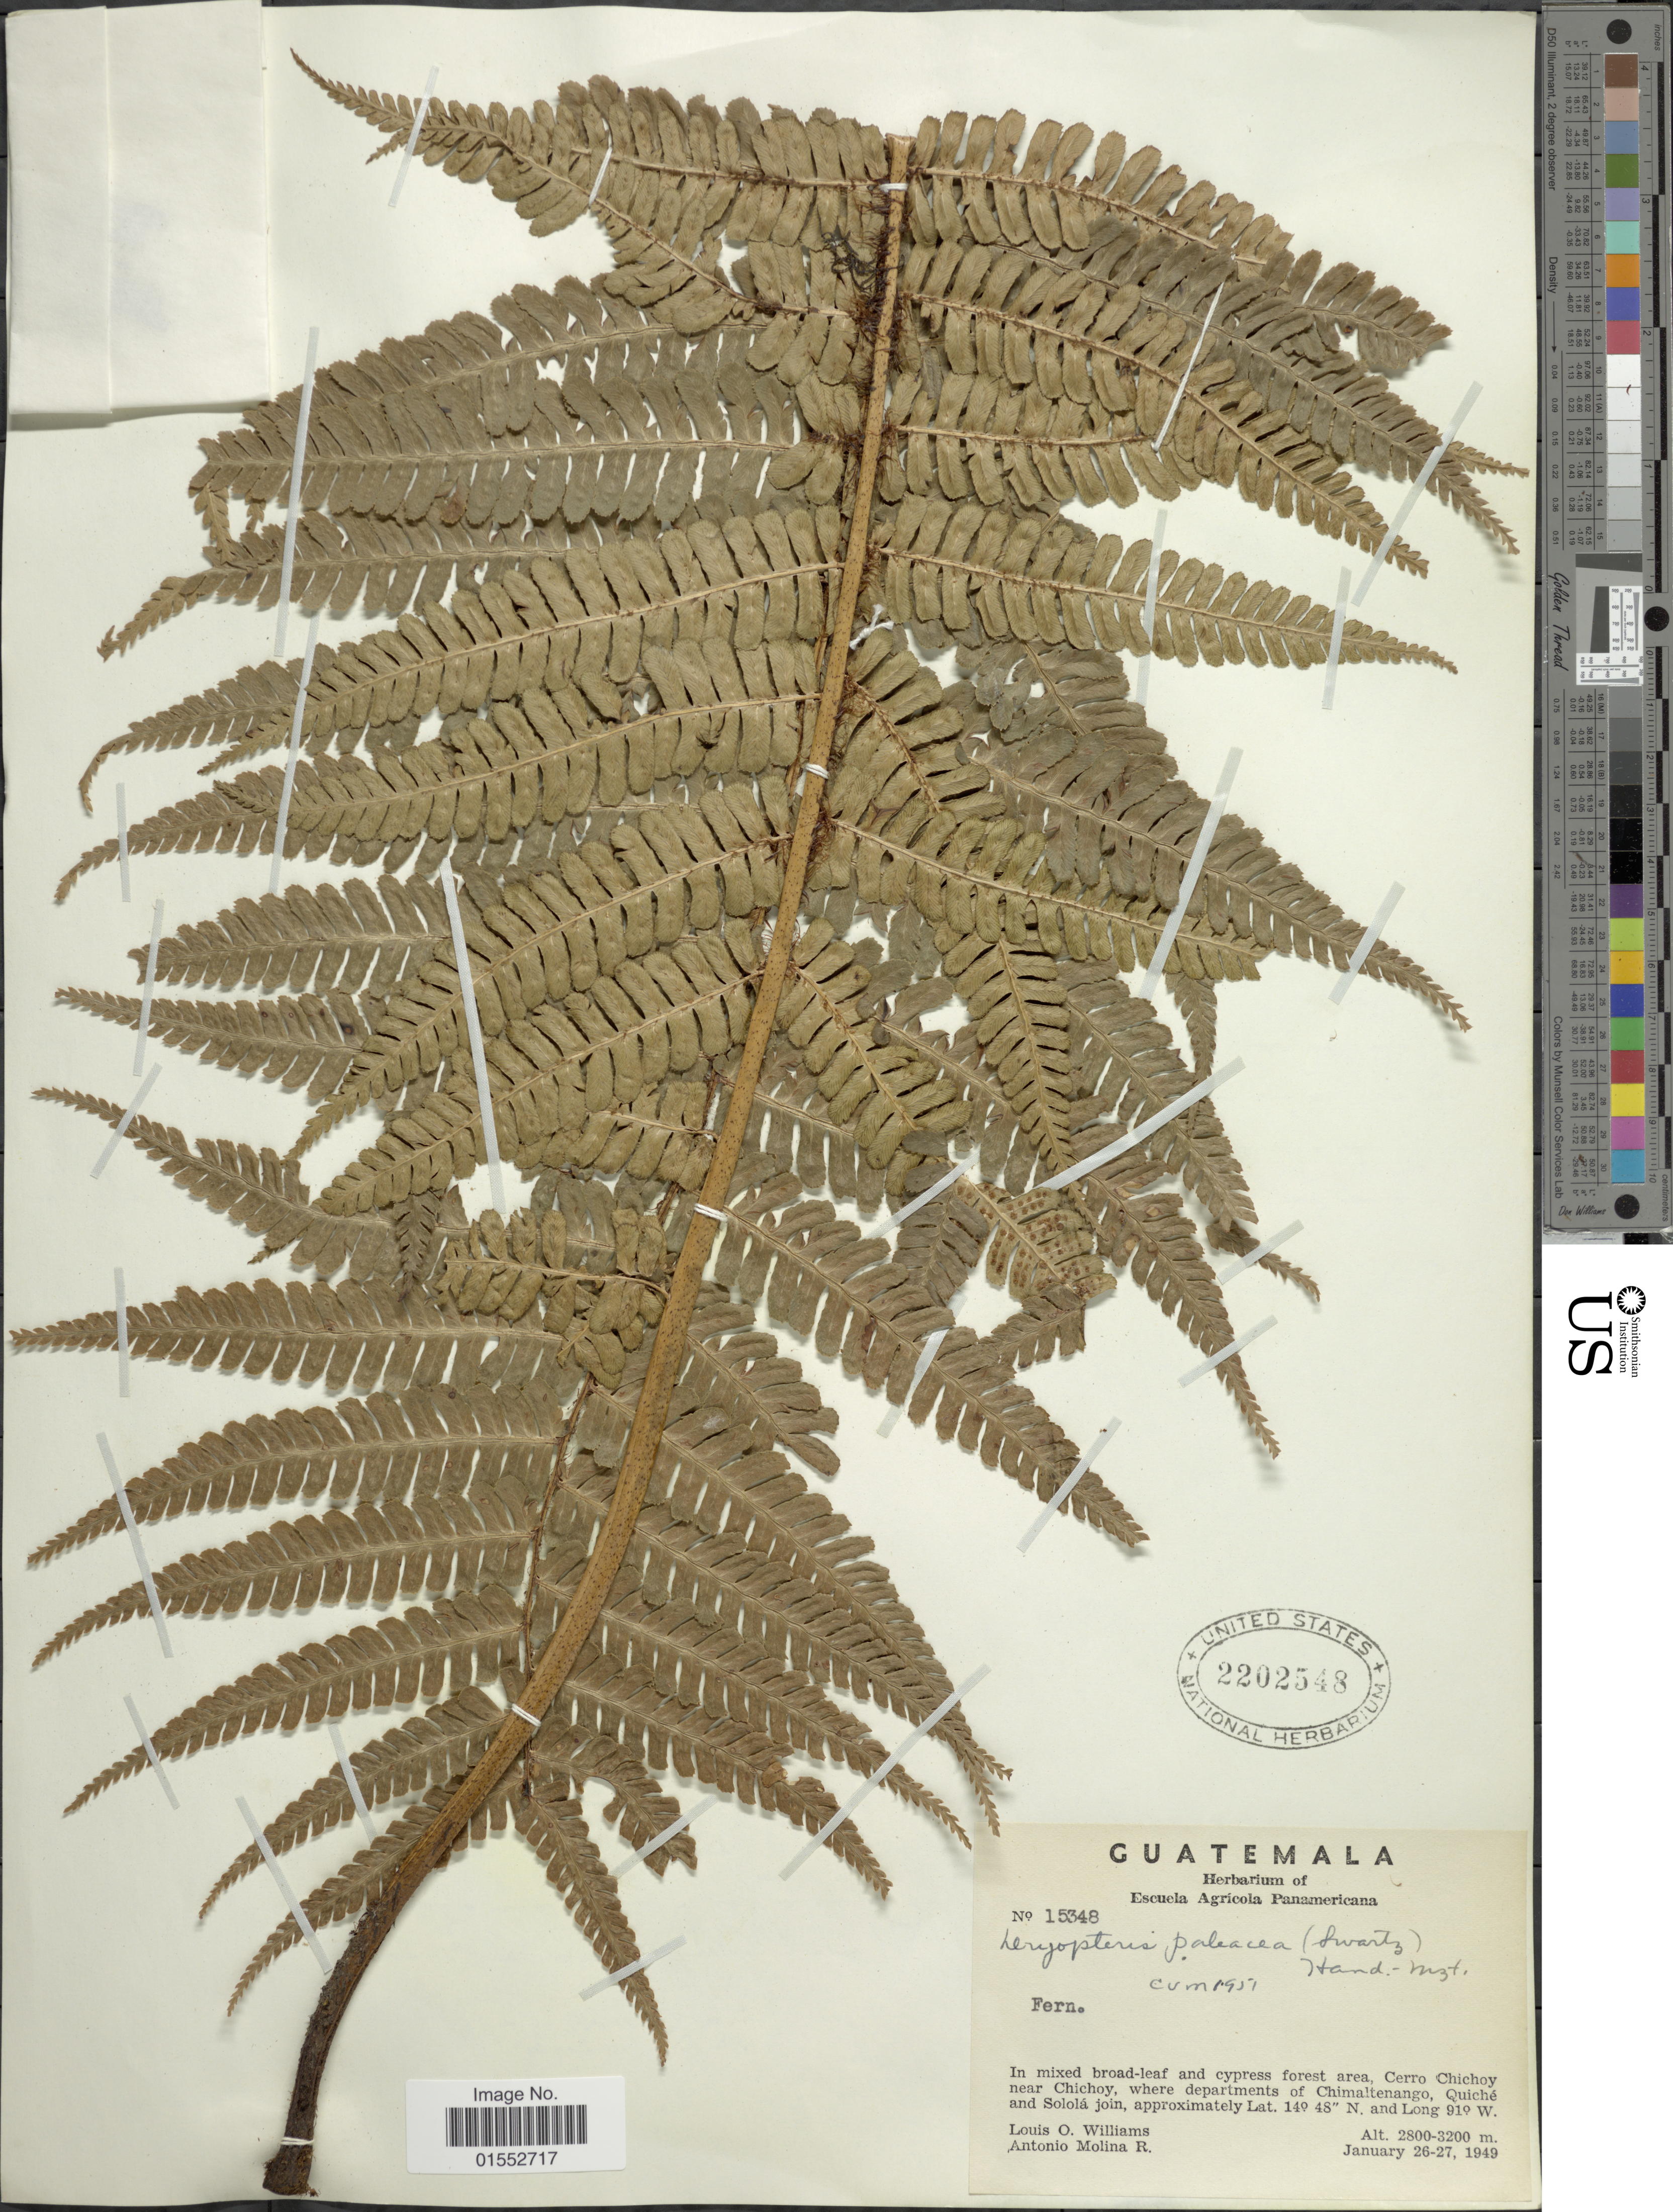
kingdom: Plantae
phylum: Tracheophyta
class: Polypodiopsida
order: Polypodiales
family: Dryopteridaceae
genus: Dryopteris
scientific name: Dryopteris wallichiana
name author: (Spreng.) Hyl.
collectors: L. O. Williams & A. Molina R.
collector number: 15348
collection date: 1949-01-26/1949-01-27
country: Guatemala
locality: Cerro Chichoy near Chichoy, where departments of Chimaltenango, Quiché and Sololá join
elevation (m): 2800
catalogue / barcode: US 2202548